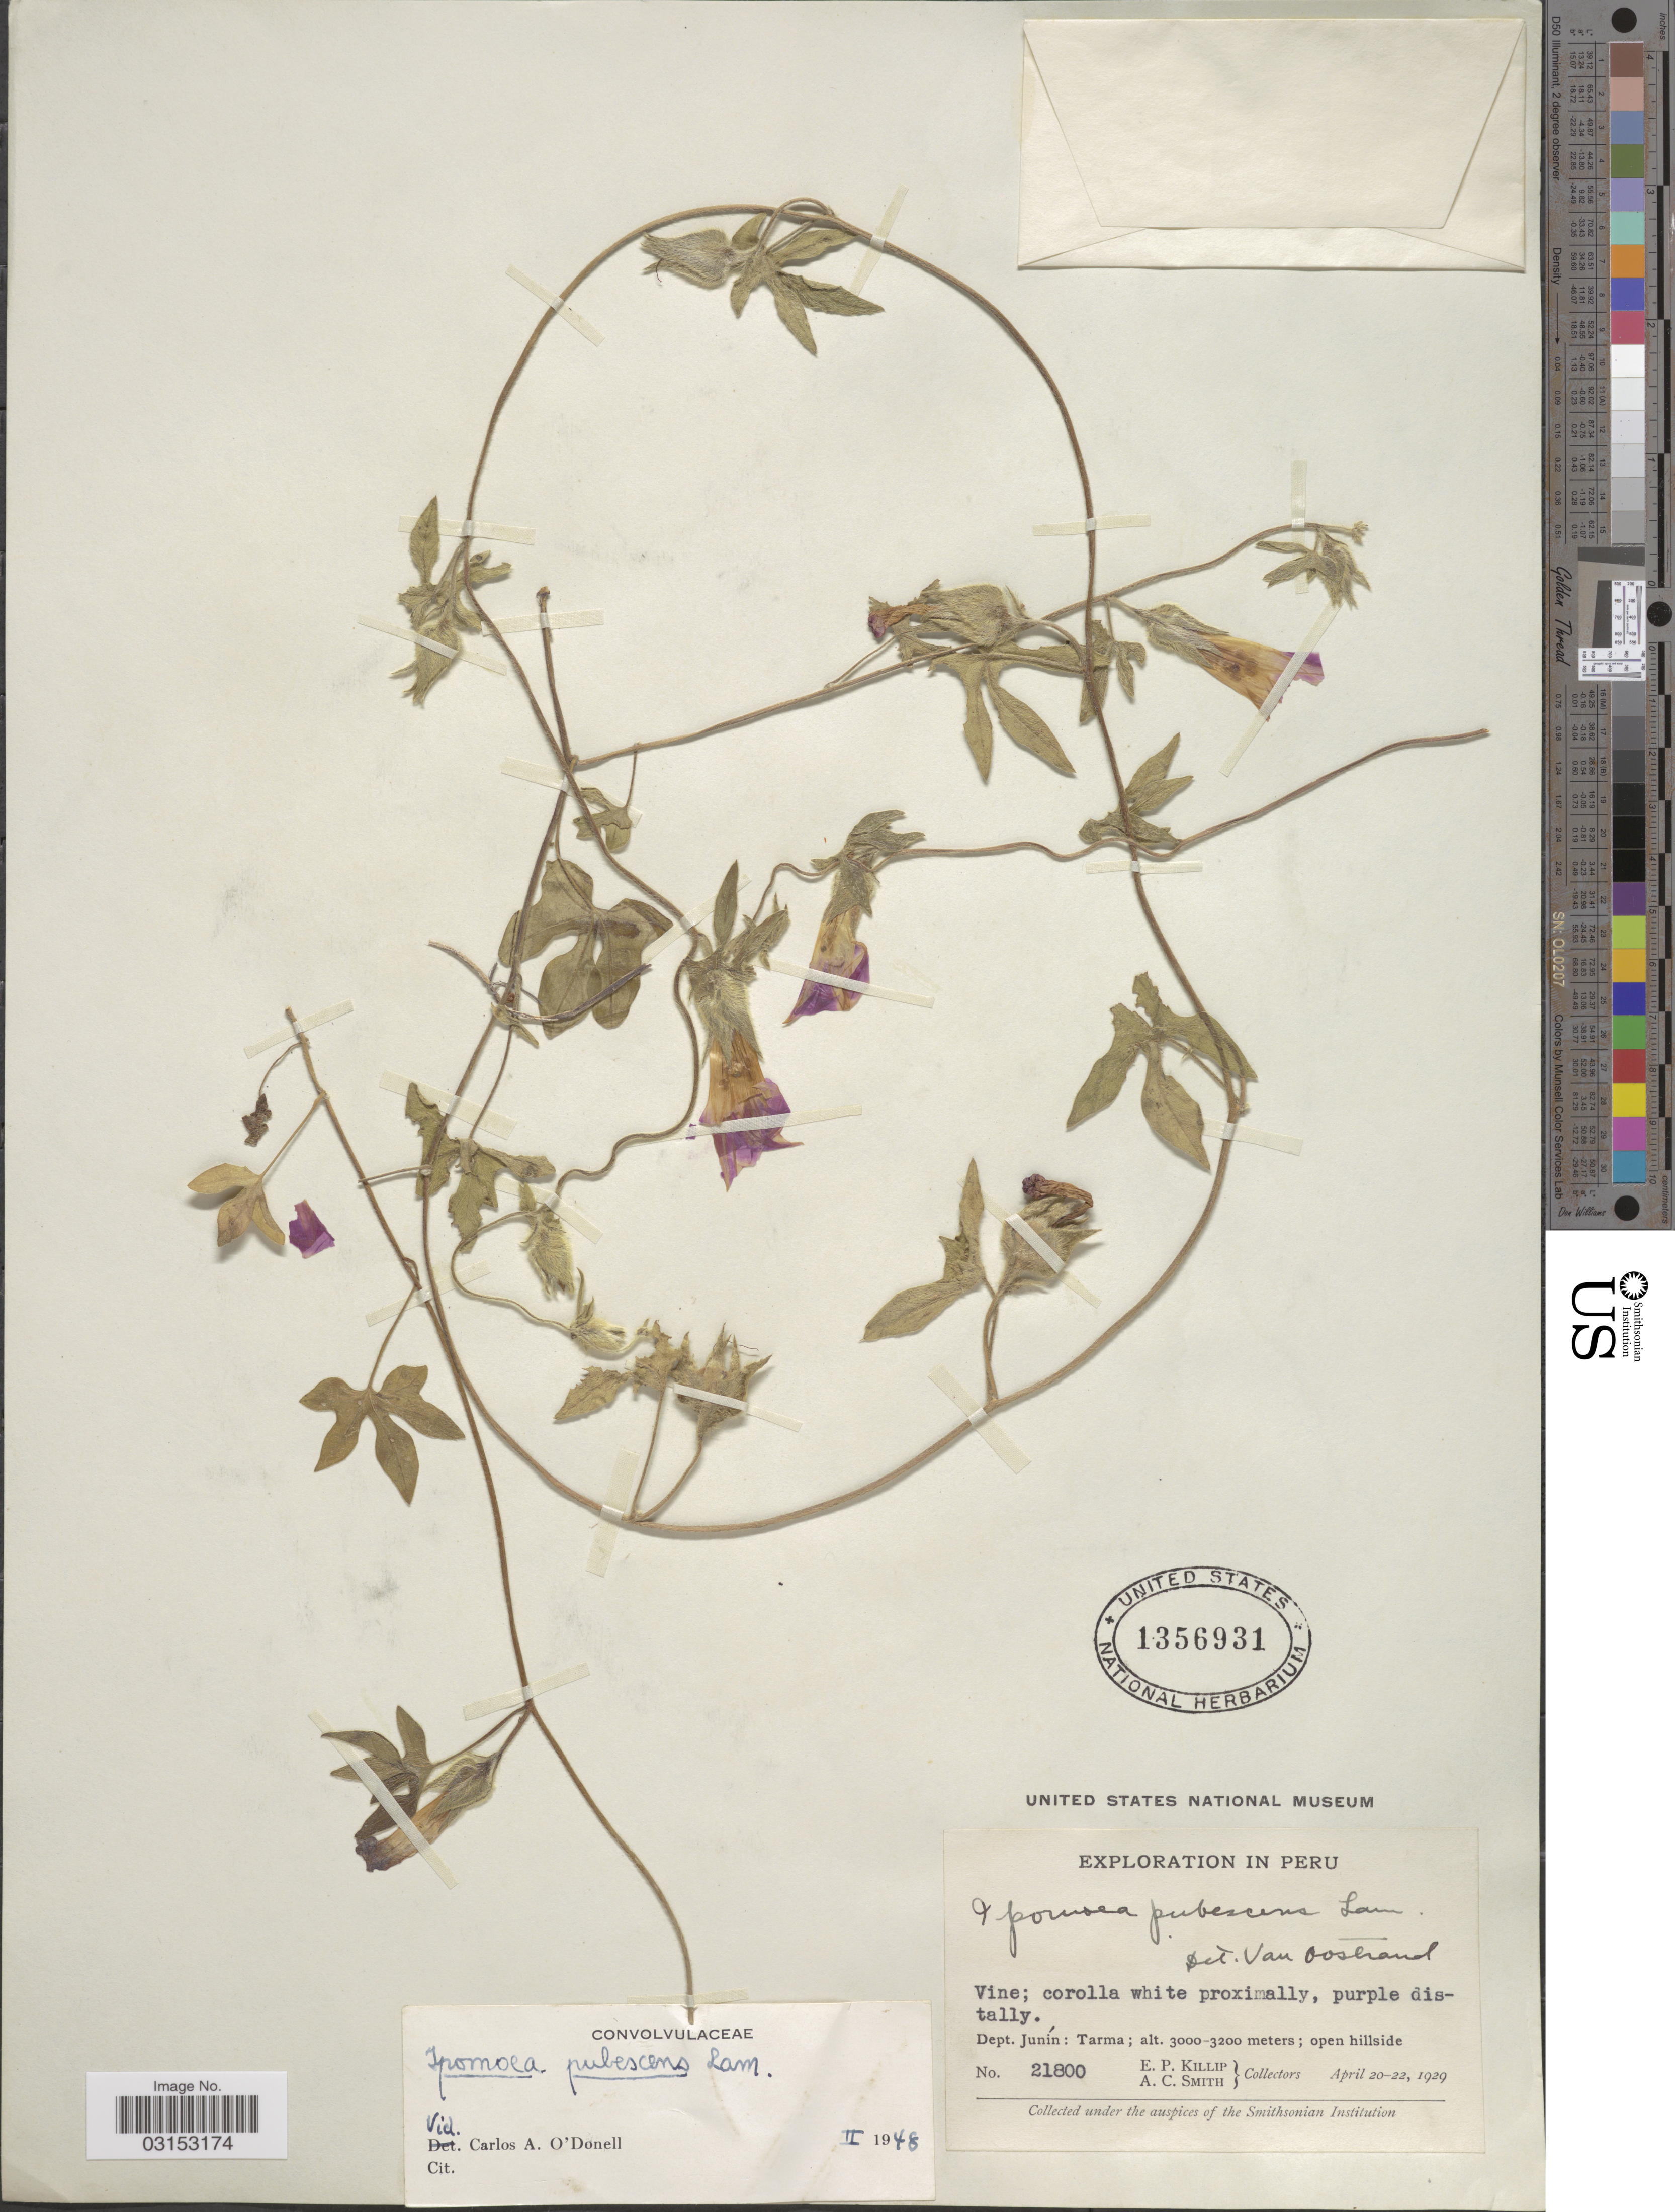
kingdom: Plantae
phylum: Tracheophyta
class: Magnoliopsida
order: Solanales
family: Convolvulaceae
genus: Ipomoea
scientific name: Ipomoea pubescens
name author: Lam.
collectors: E. P. Killip & A. C. Smith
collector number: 21800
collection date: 1929-04-20/1929-04-22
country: Peru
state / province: Junín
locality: Dept. Junín: Tarma.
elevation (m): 3000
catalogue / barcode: US 1356931